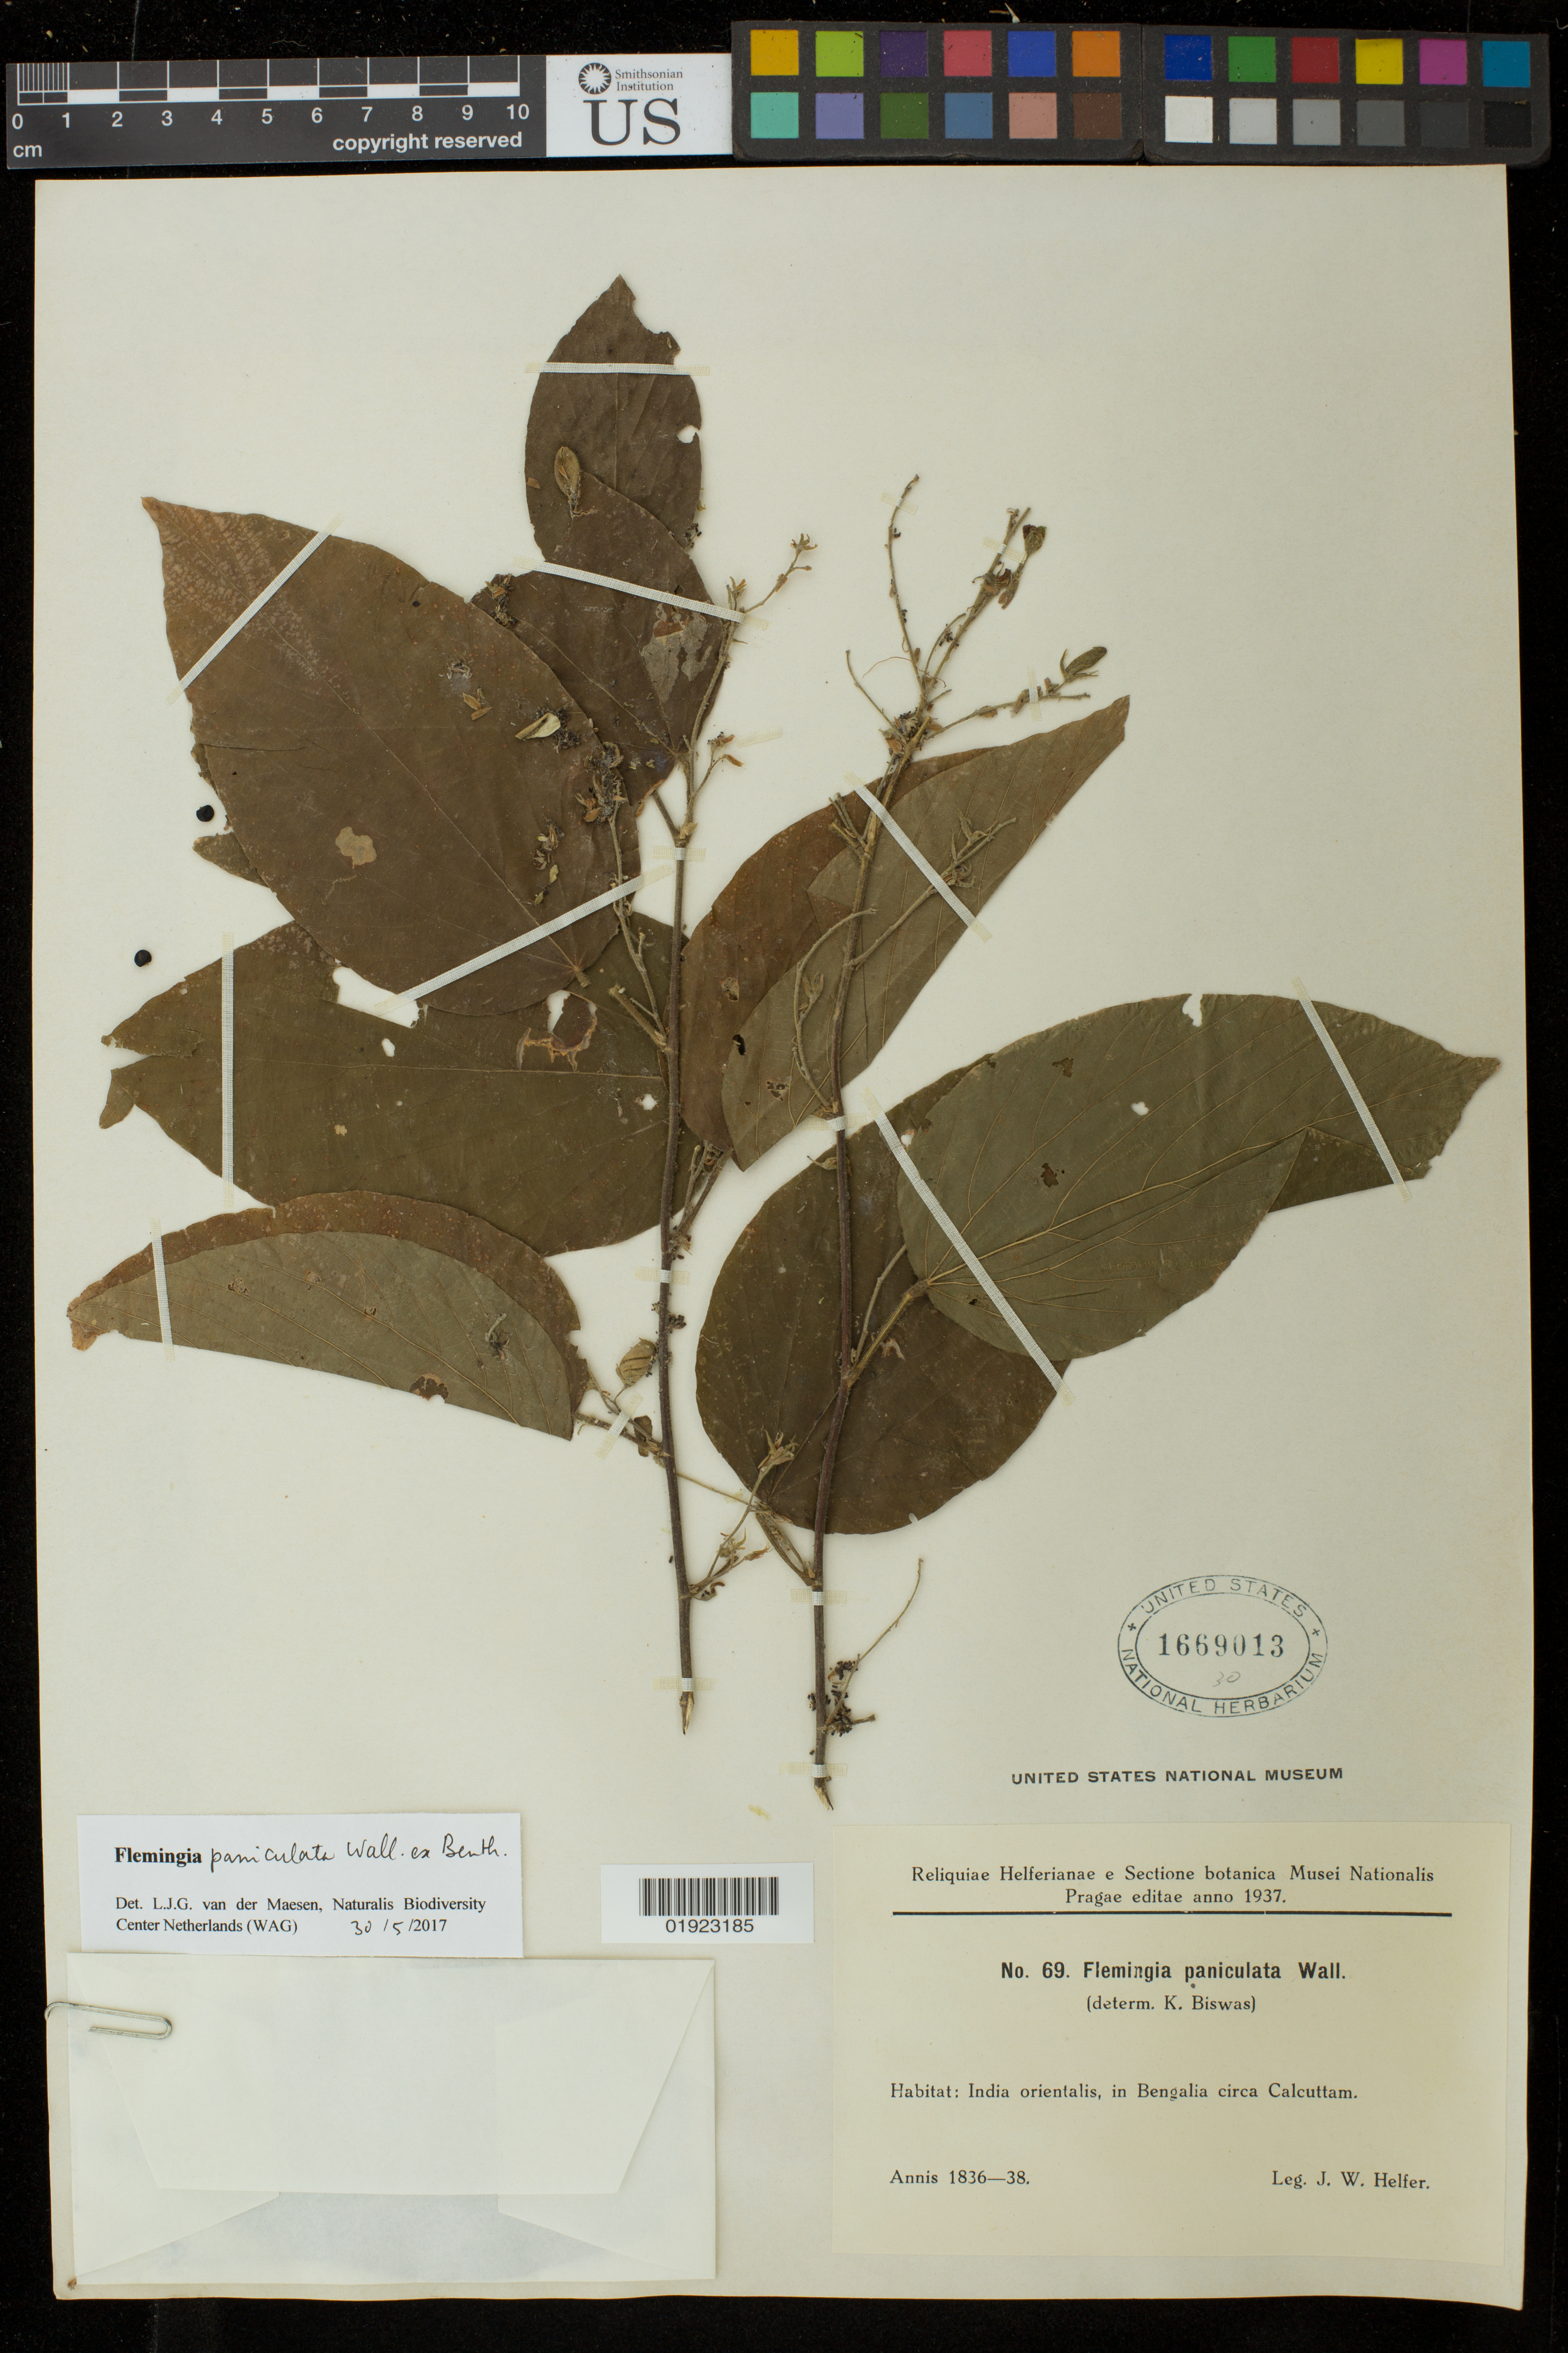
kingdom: Plantae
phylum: Tracheophyta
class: Magnoliopsida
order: Fabales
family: Fabaceae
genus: Flemingia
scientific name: Flemingia paniculata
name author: Wall. & Benth.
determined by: van der Maesen, L.J.G.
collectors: J. W. Helfer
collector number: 69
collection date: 1836/1838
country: India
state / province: West Bengal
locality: India orientalis, in Bengalia circa Calcuttam.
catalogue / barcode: US 1669013